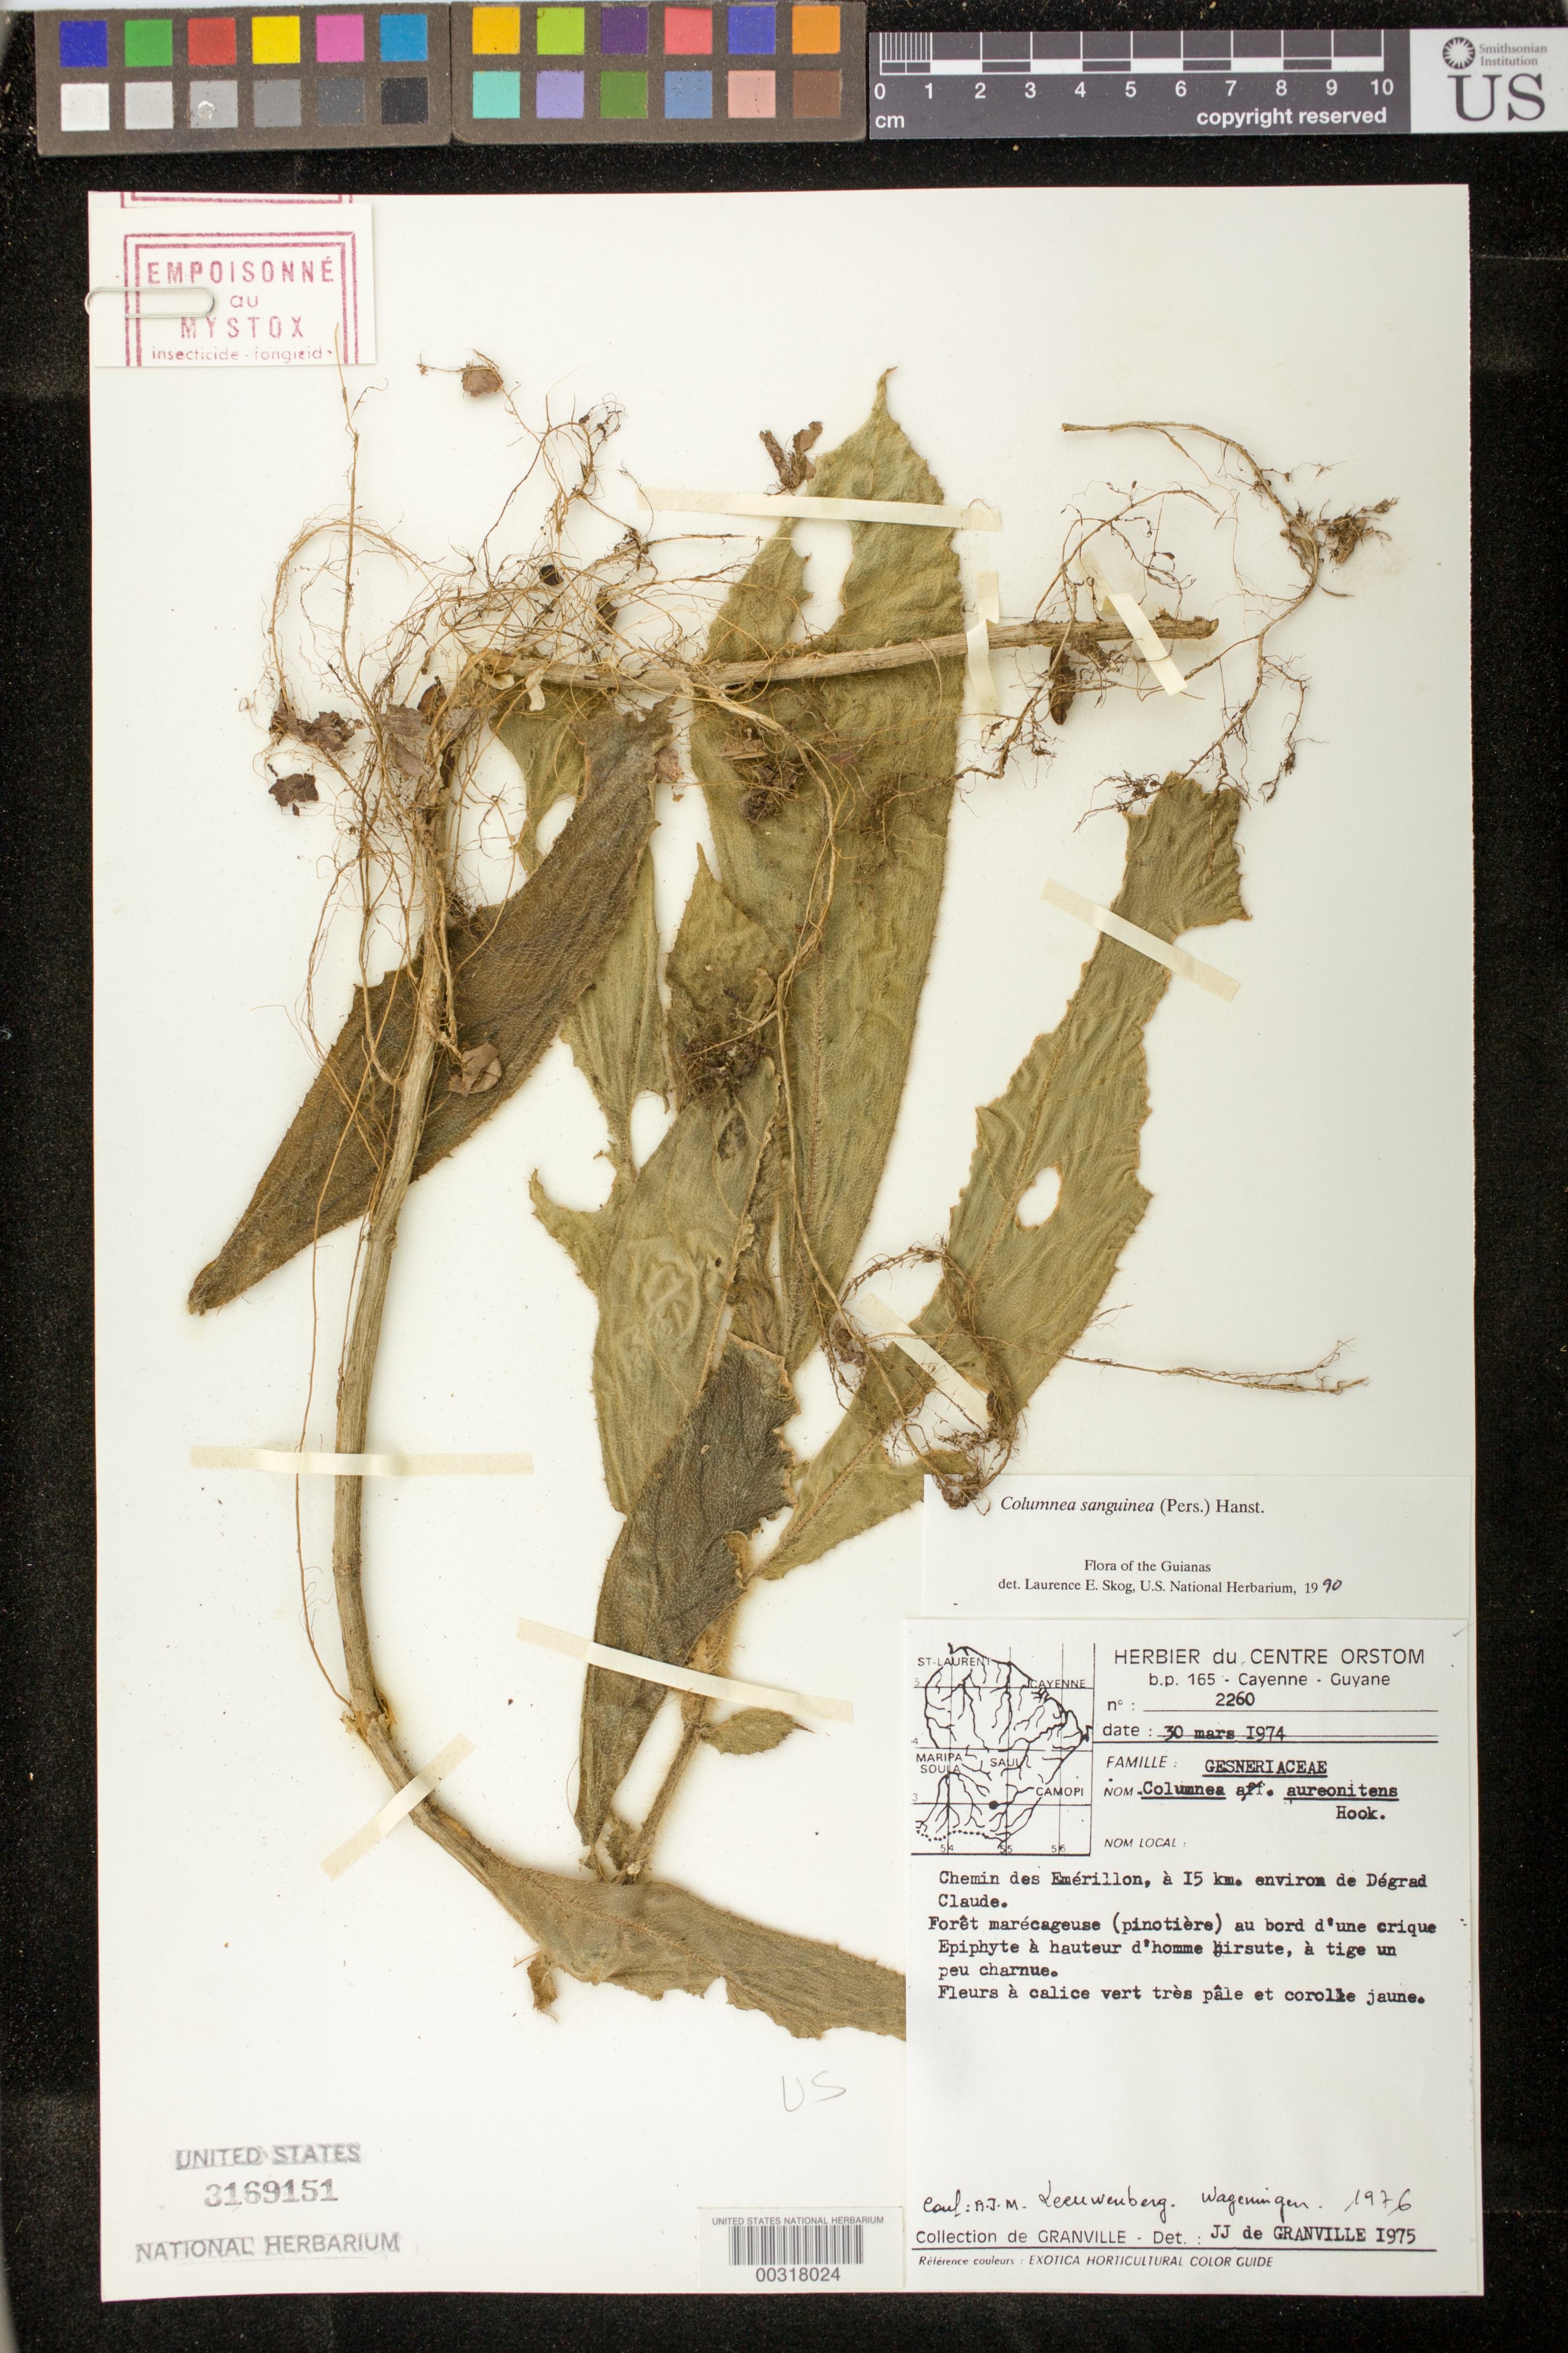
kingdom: Plantae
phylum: Tracheophyta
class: Magnoliopsida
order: Lamiales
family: Gesneriaceae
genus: Columnea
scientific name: Columnea sanguinea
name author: (Pers.) Hanst.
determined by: Skog, Laurence E.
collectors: J.-J. de Granville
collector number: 2260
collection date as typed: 30 Mar 1974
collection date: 1974-03-30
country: French Guiana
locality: Chemin des Emérillon, à 5 km environ de Dégrad Claude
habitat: Forêt marécageuse (pinotière) au bord d'une crique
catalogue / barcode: US 3169151